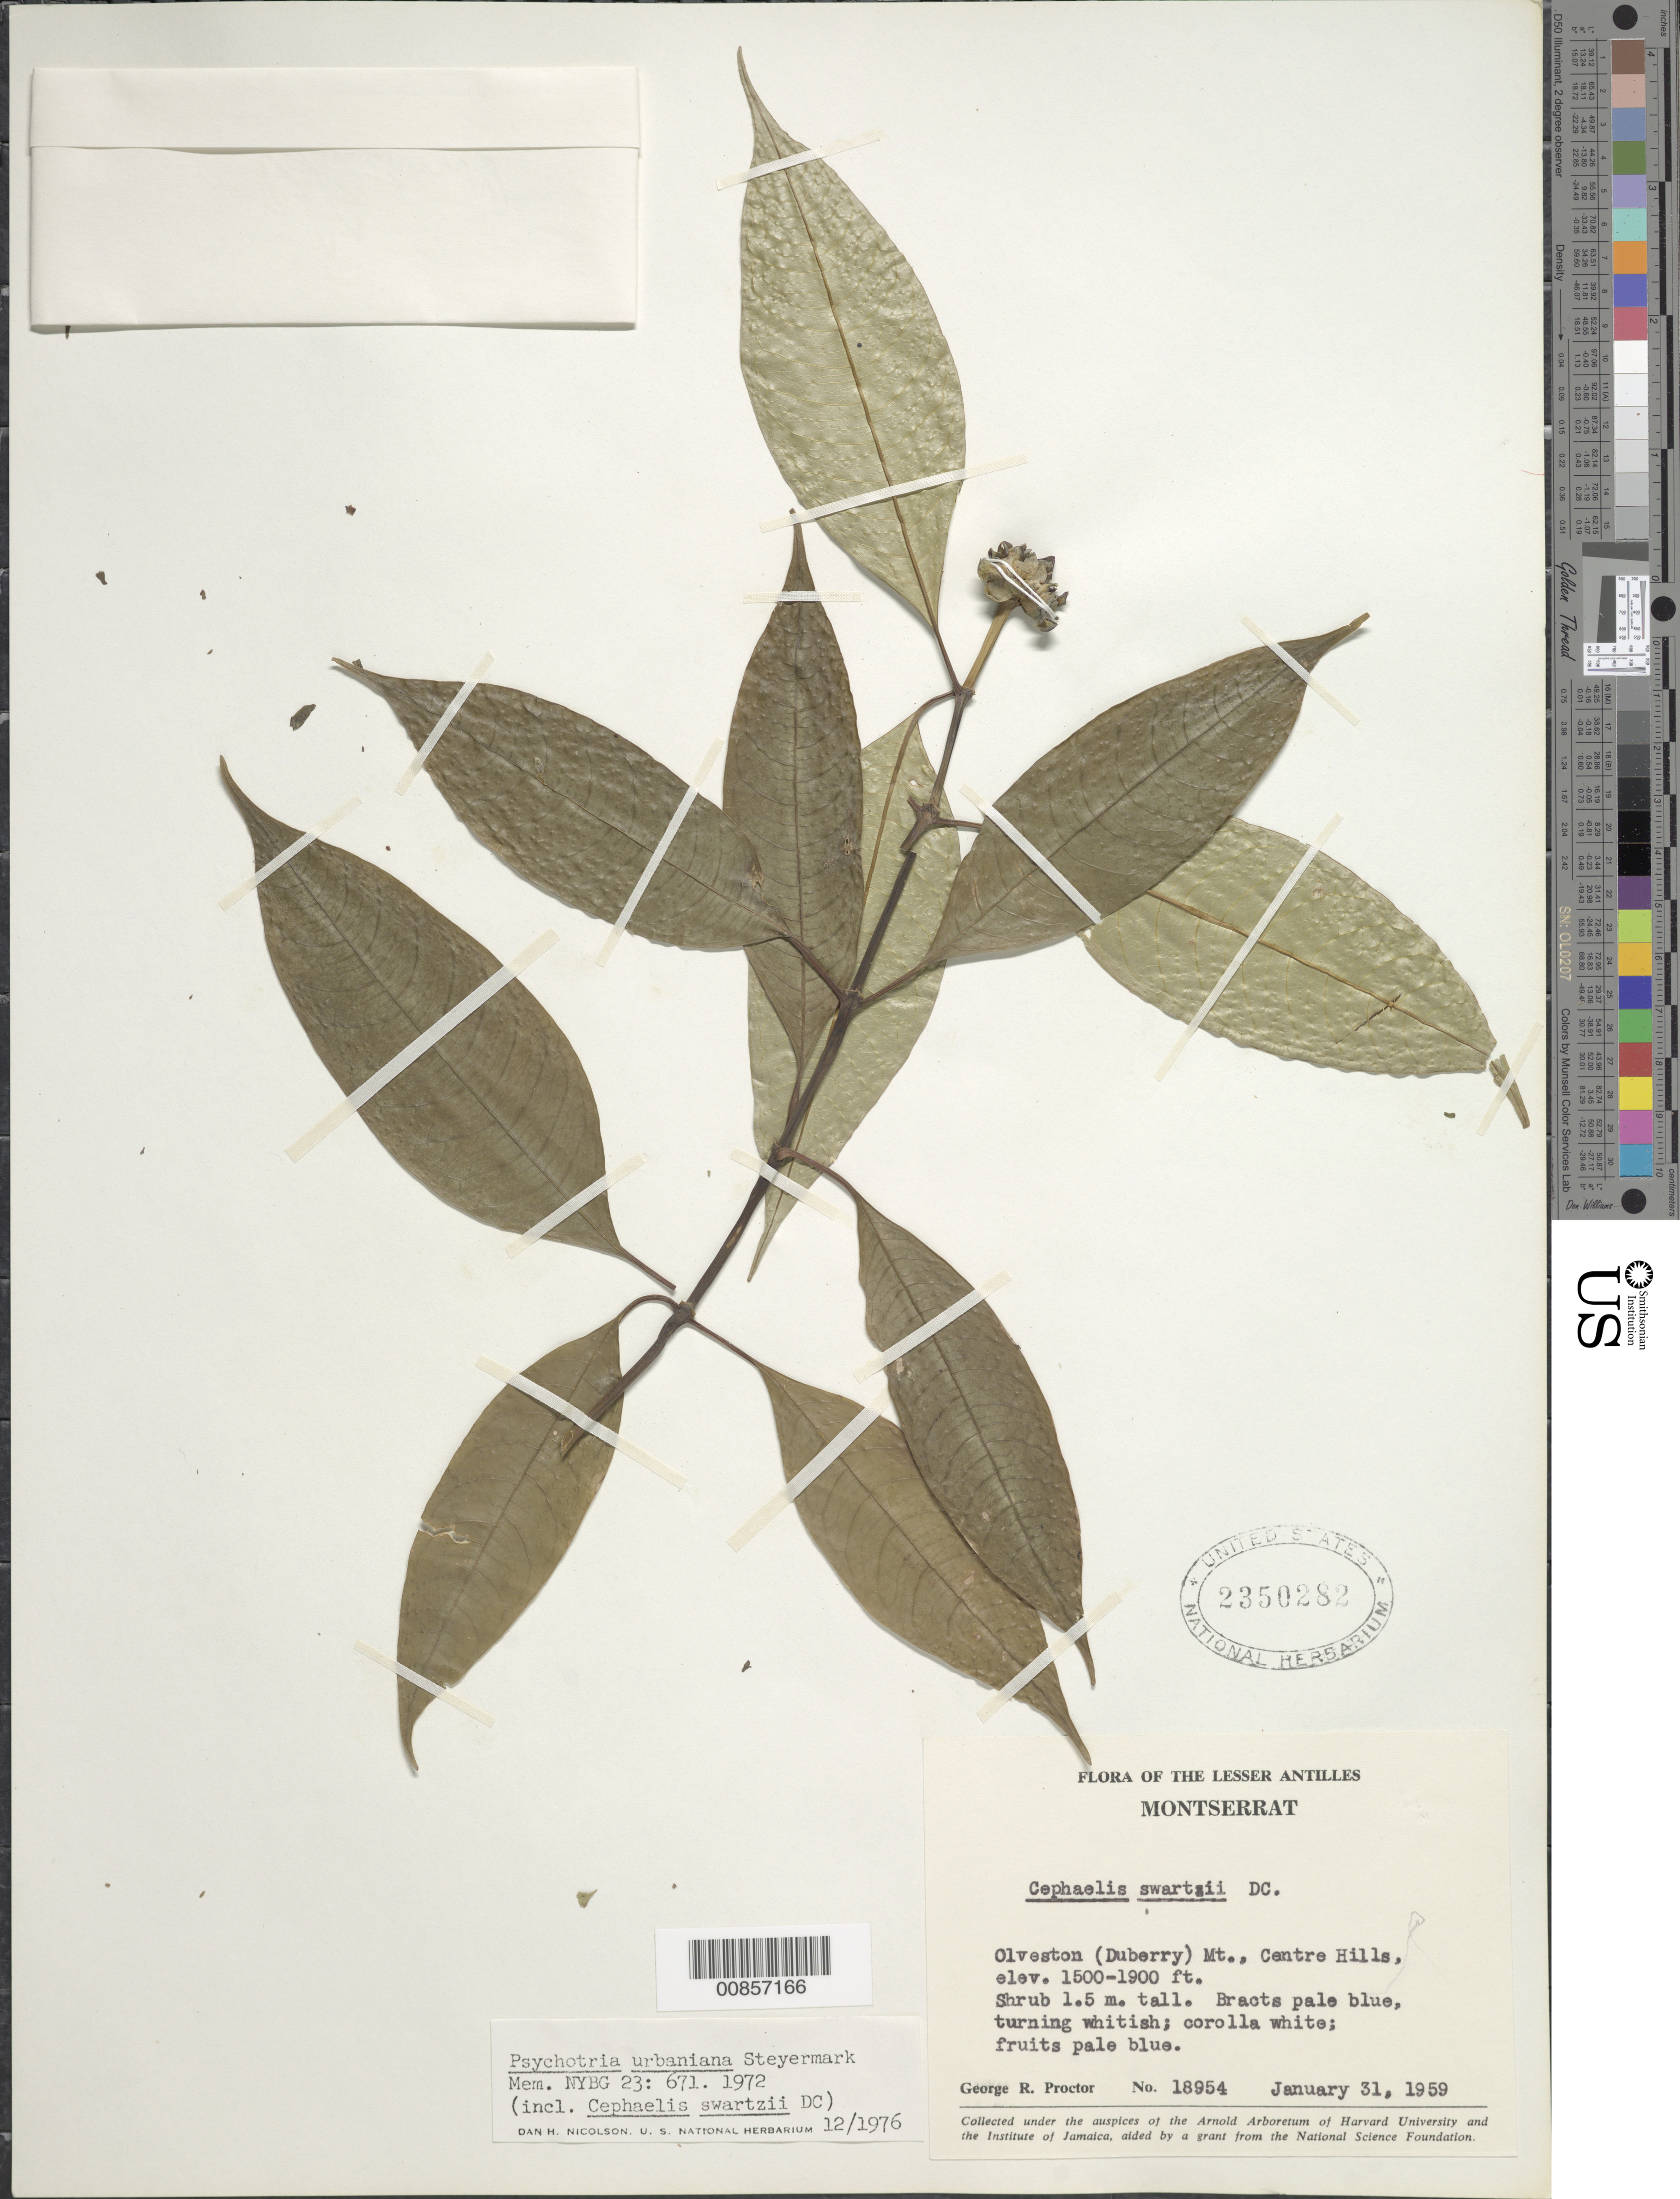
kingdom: Plantae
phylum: Tracheophyta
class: Magnoliopsida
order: Gentianales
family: Rubiaceae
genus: Psychotria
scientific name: Psychotria urbaniana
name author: Steyerm.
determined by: Nicolson, Dan H.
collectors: G. R. Proctor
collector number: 18954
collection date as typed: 31 Jan 1959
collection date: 1959-01-31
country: Montserrat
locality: Olveston (Duberry) Mt., Centre Hills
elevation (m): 457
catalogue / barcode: US 2350282